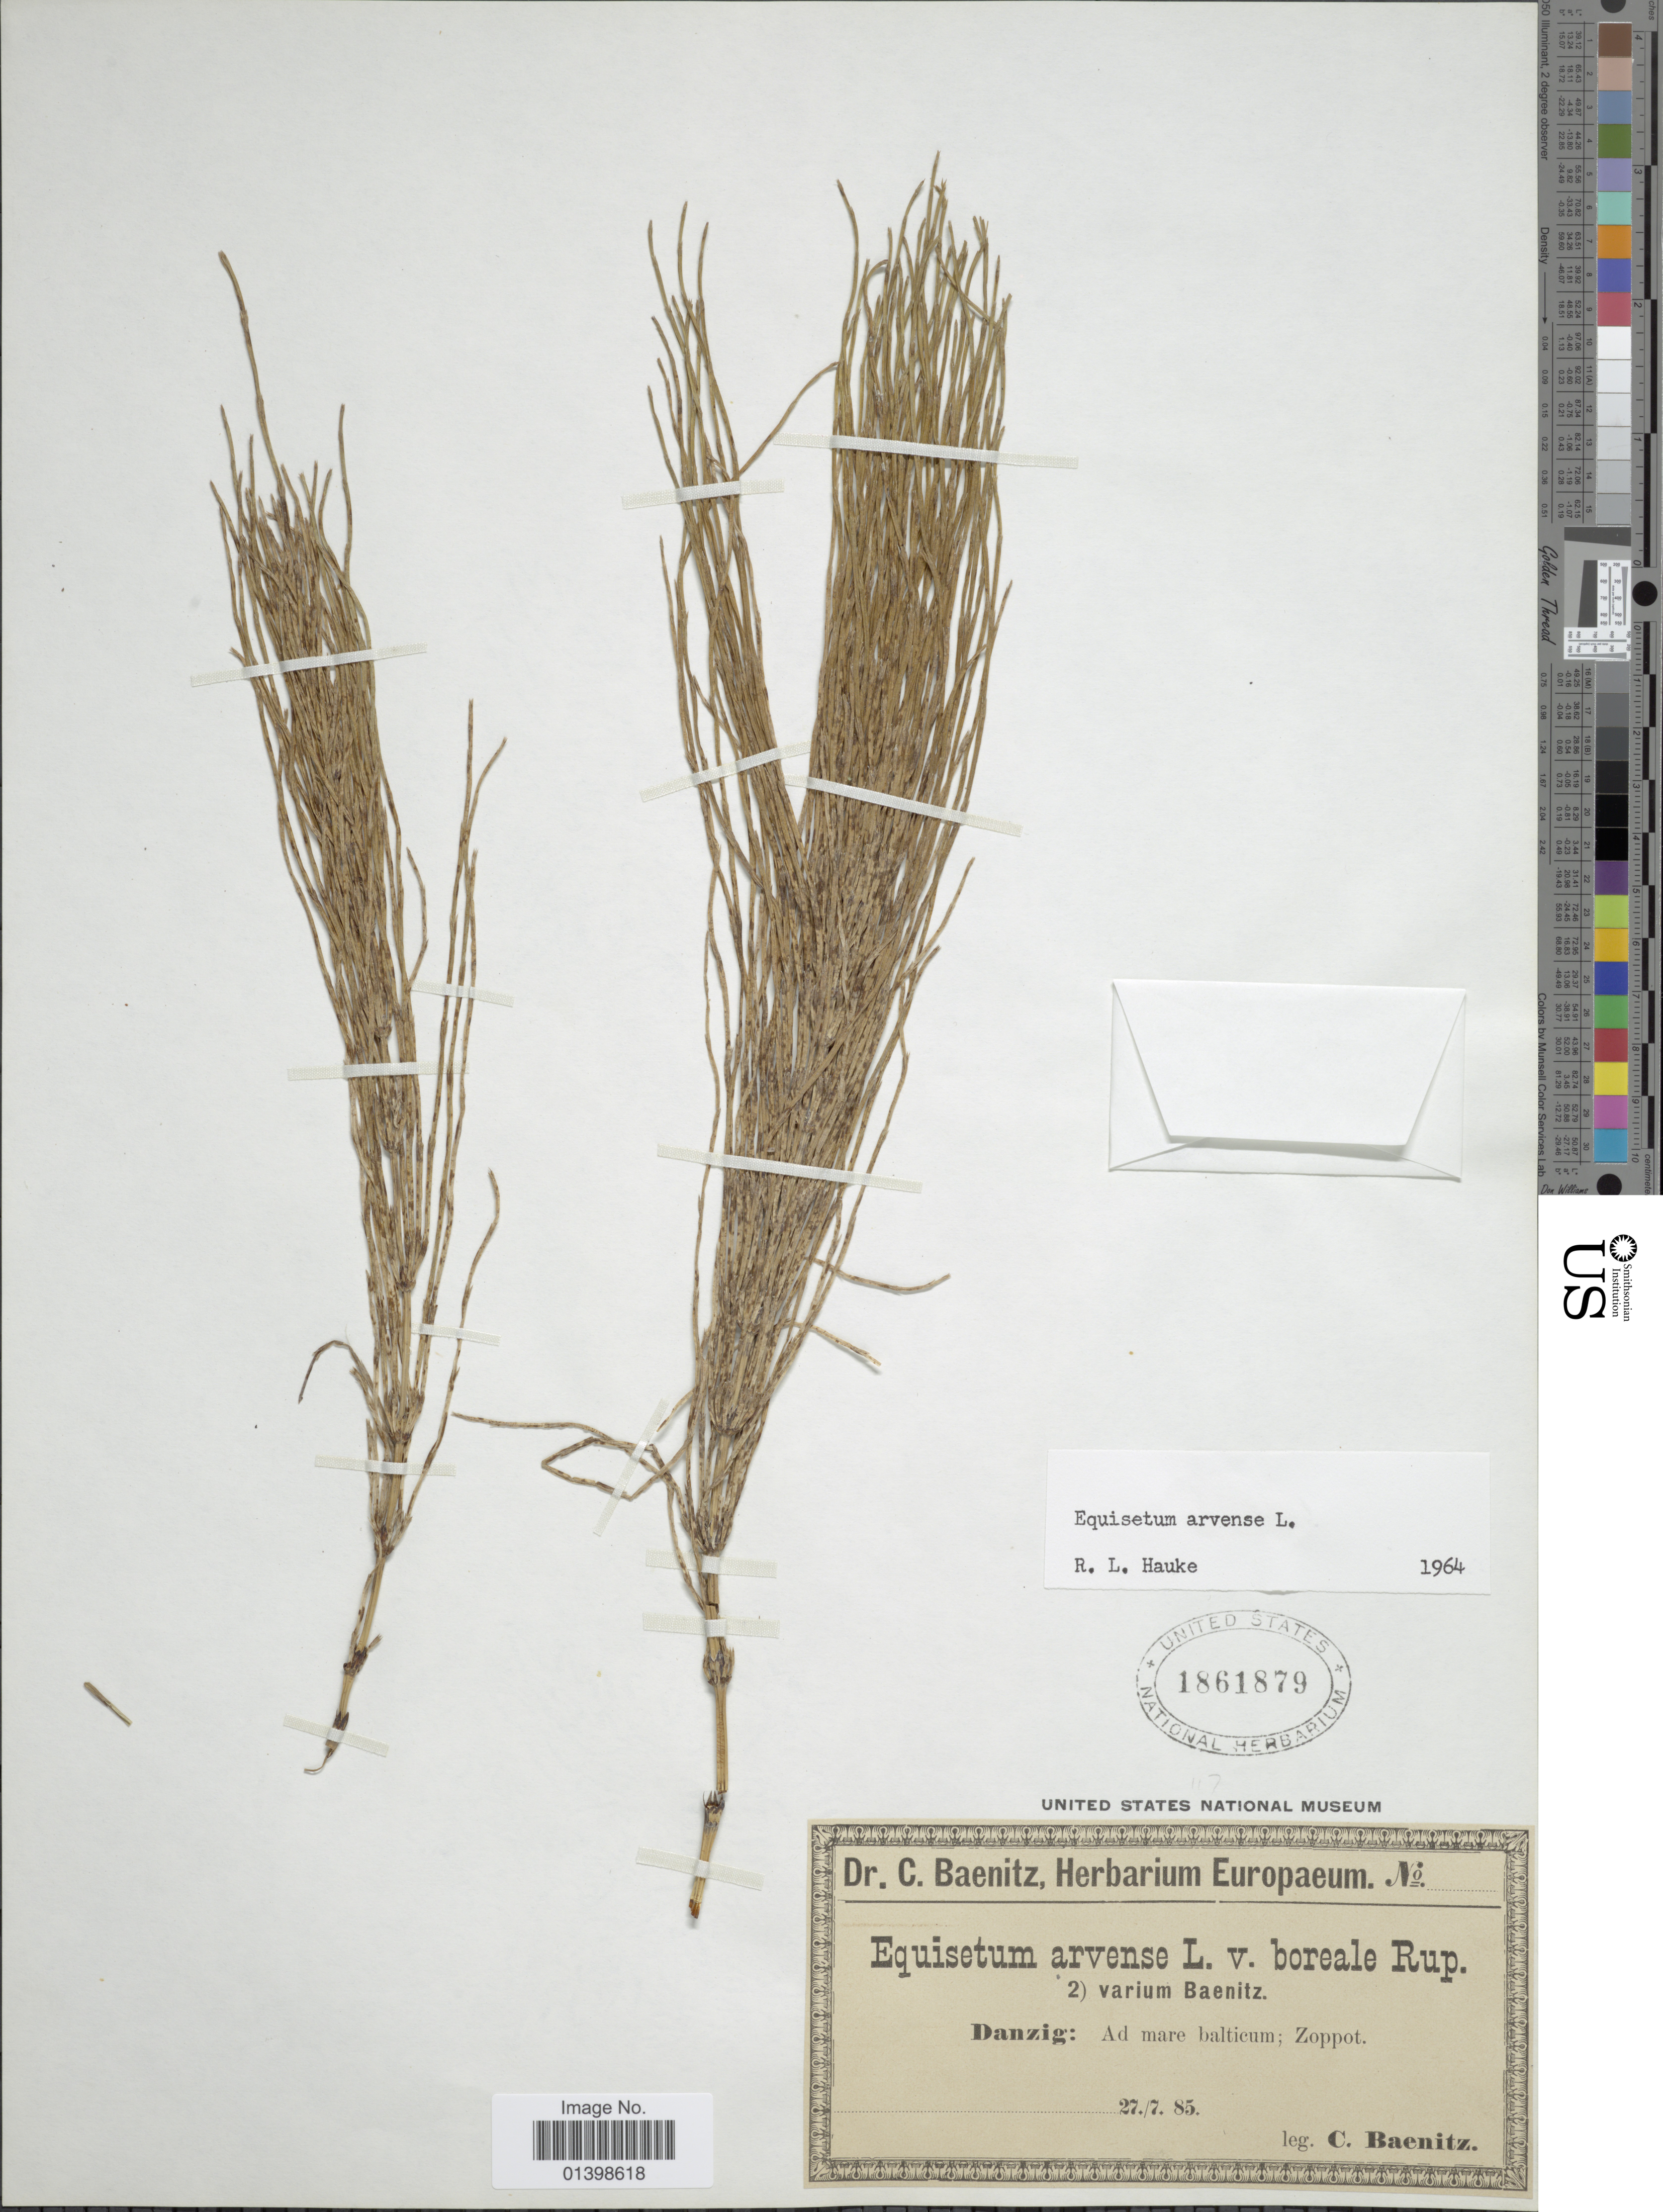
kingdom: Plantae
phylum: Tracheophyta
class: Polypodiopsida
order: Equisetales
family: Equisetaceae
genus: Equisetum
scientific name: Equisetum arvense var. boreale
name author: (Bong.) Rupr.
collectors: C. G. Baenitz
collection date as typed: Transcribed d/m/y: 27/7/85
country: Poland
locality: Danzig: Ad mare balticum; Zoppot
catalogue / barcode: US 1861879